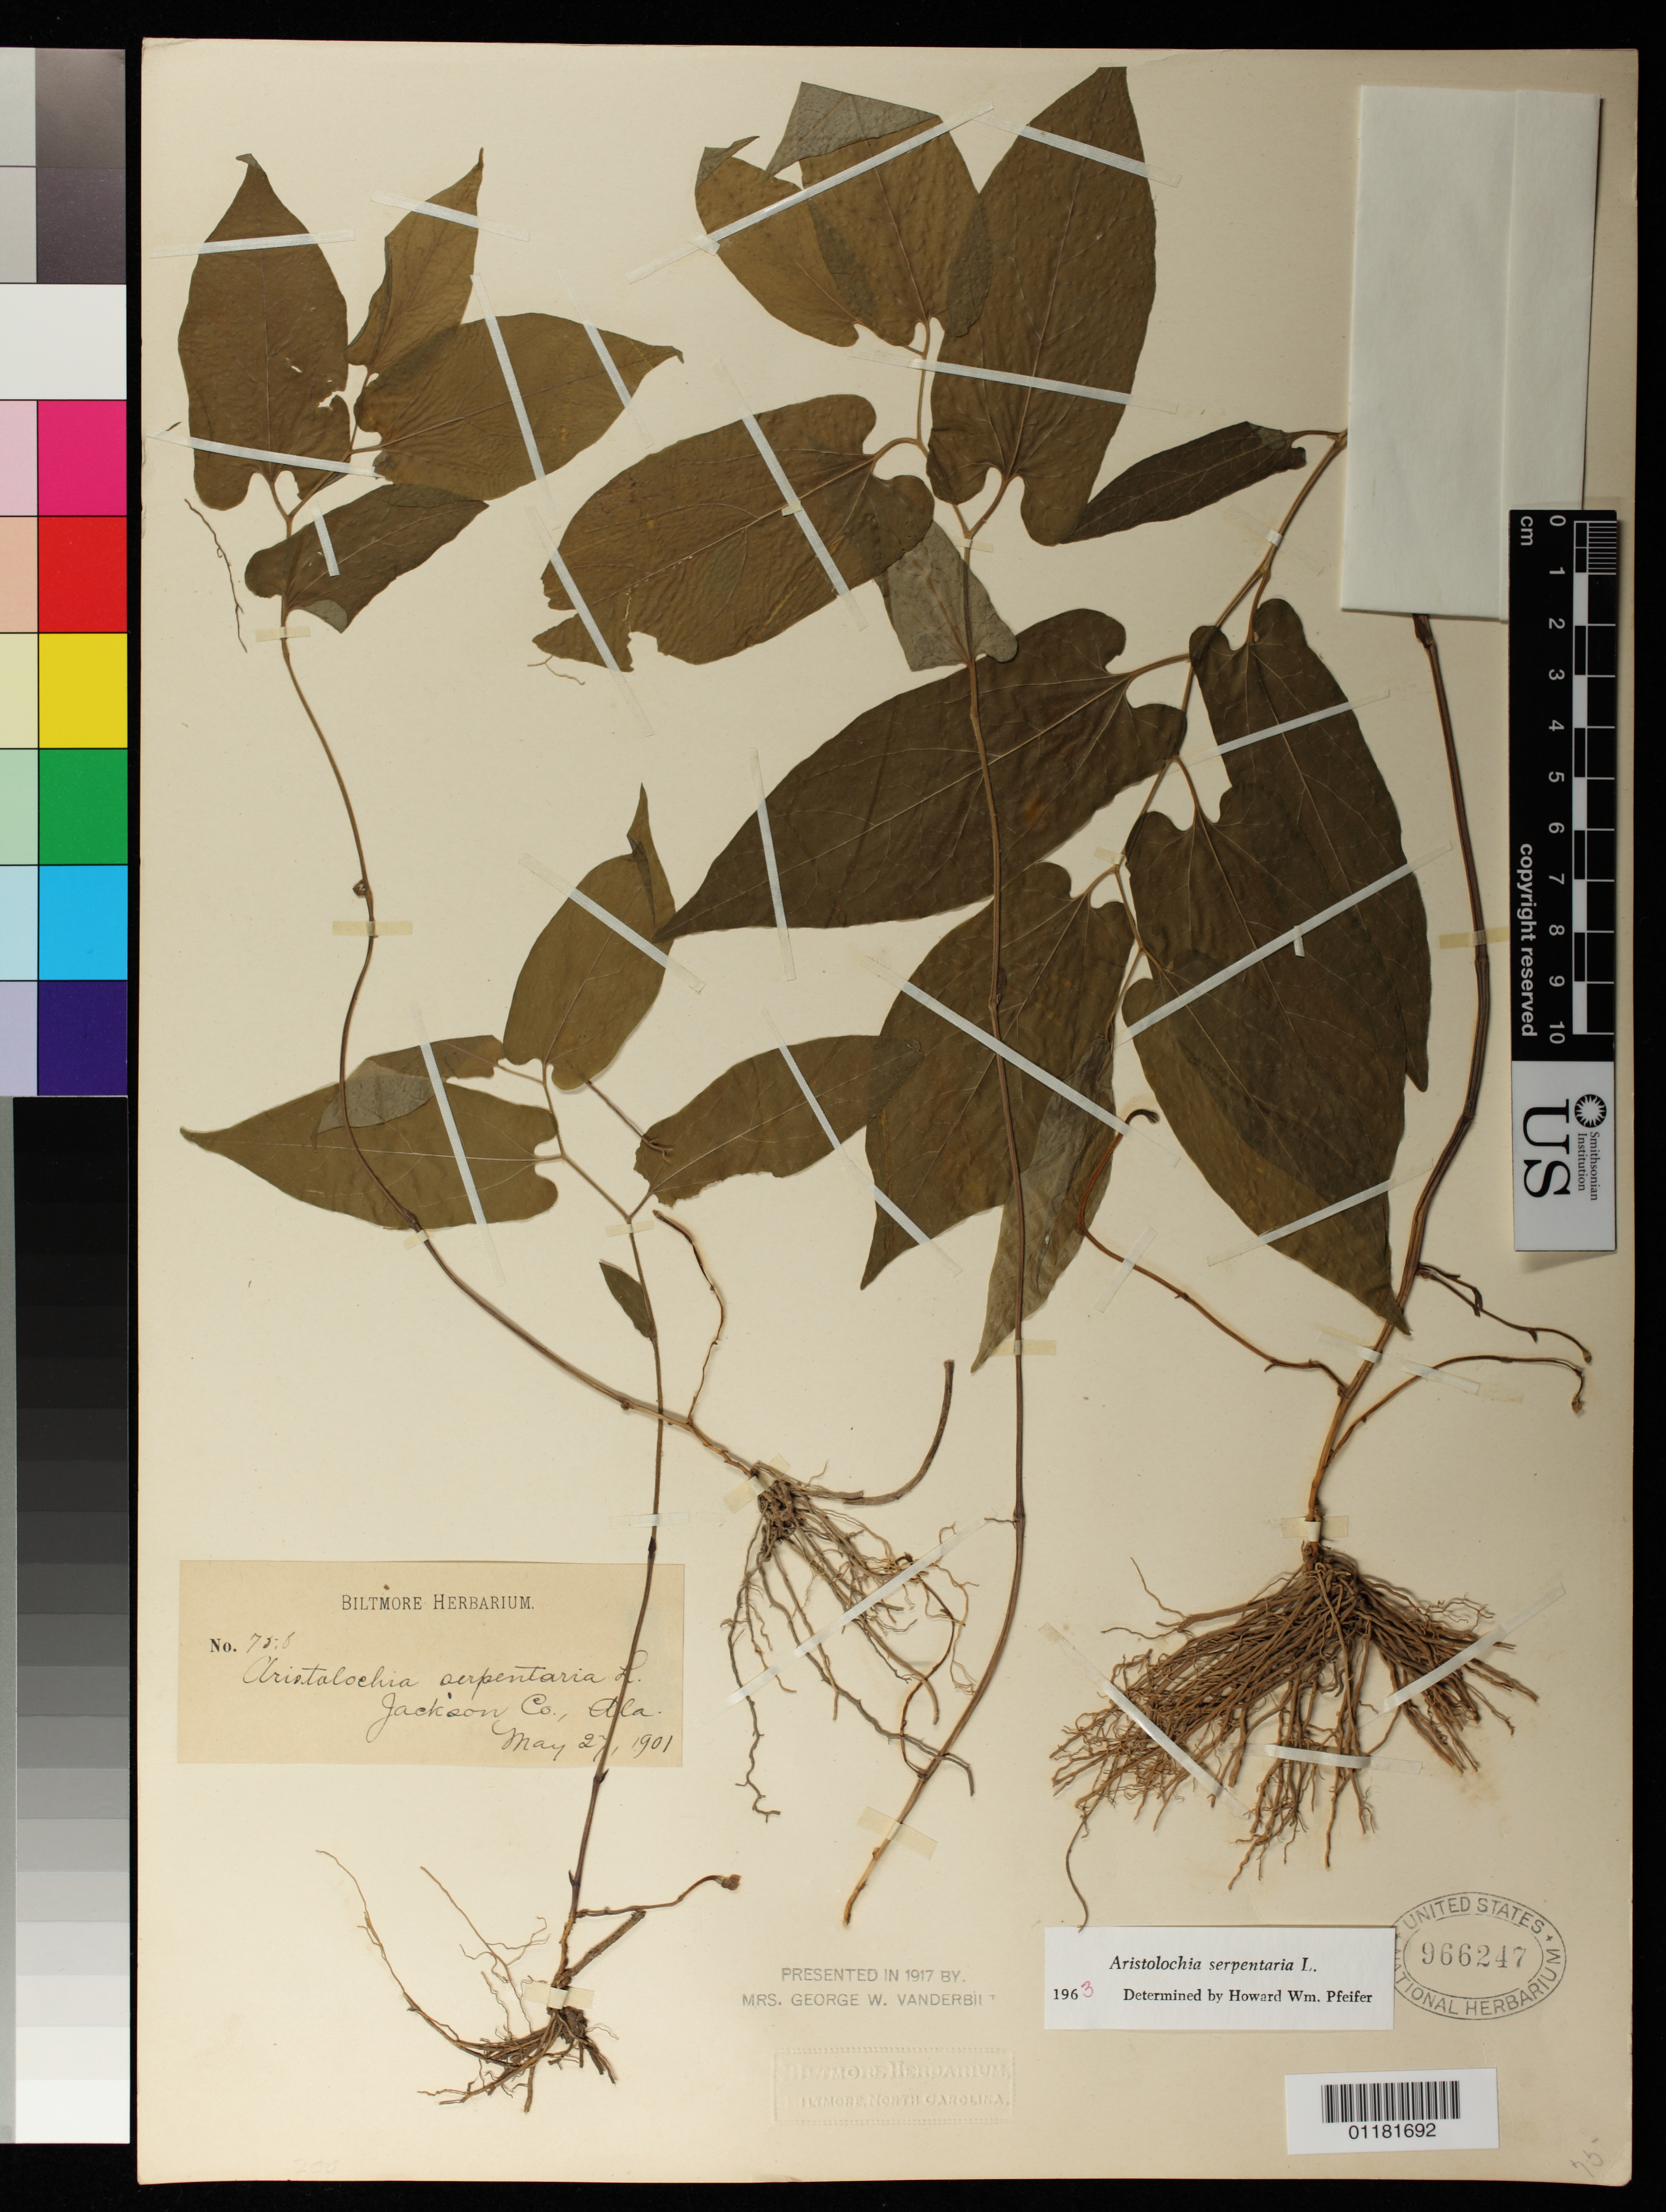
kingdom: Plantae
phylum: Tracheophyta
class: Magnoliopsida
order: Piperales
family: Aristolochiaceae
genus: Aristolochia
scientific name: Aristolochia serpentaria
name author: L.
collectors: ex herb. Biltmore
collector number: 75p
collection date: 1901-05-27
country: United States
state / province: Alabama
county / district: Jackson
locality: Jackson County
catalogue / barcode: US 966247